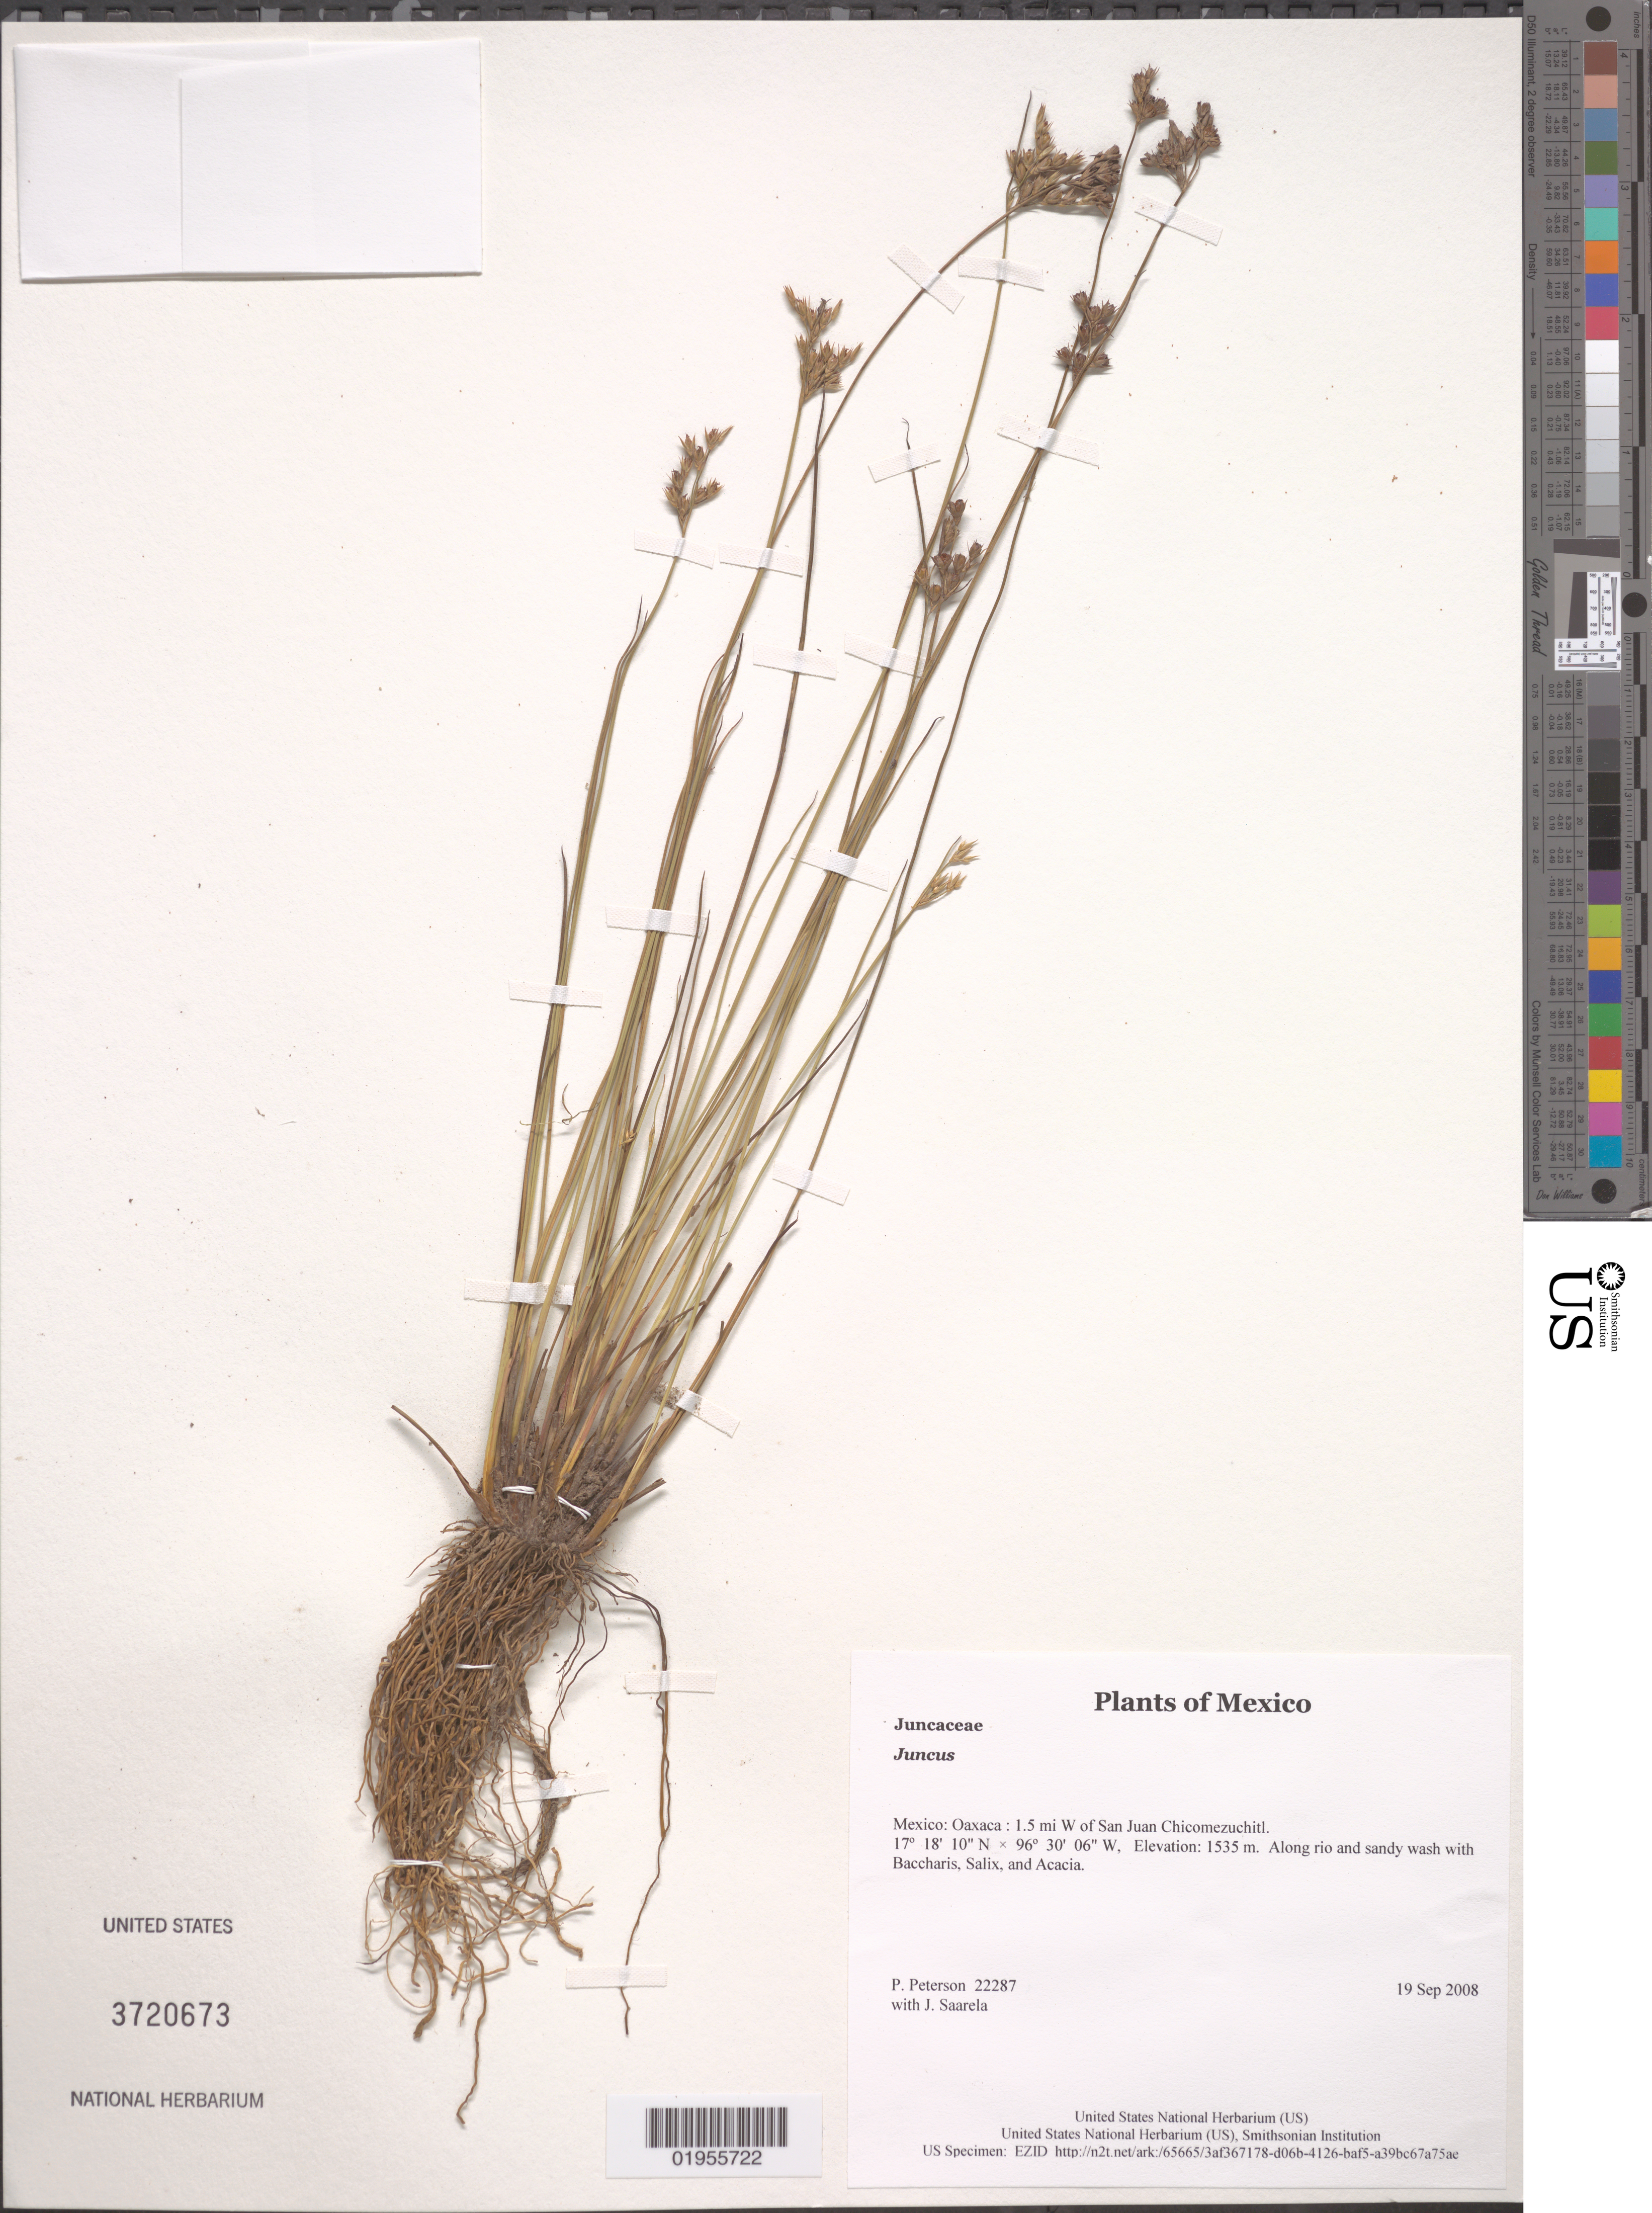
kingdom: Plantae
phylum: Tracheophyta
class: Liliopsida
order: Poales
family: Juncaceae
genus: Juncus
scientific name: Juncus sp.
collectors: P. M. Peterson & J. Saarela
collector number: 22287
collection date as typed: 19 Sep 2008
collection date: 2008-09-19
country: Mexico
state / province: Oaxaca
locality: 1.5 mi W of San Juan Chicomezuchitl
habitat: Along rio and sandy wash with Baccharis, Salix, and Acacia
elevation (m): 1535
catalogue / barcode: US 3720673